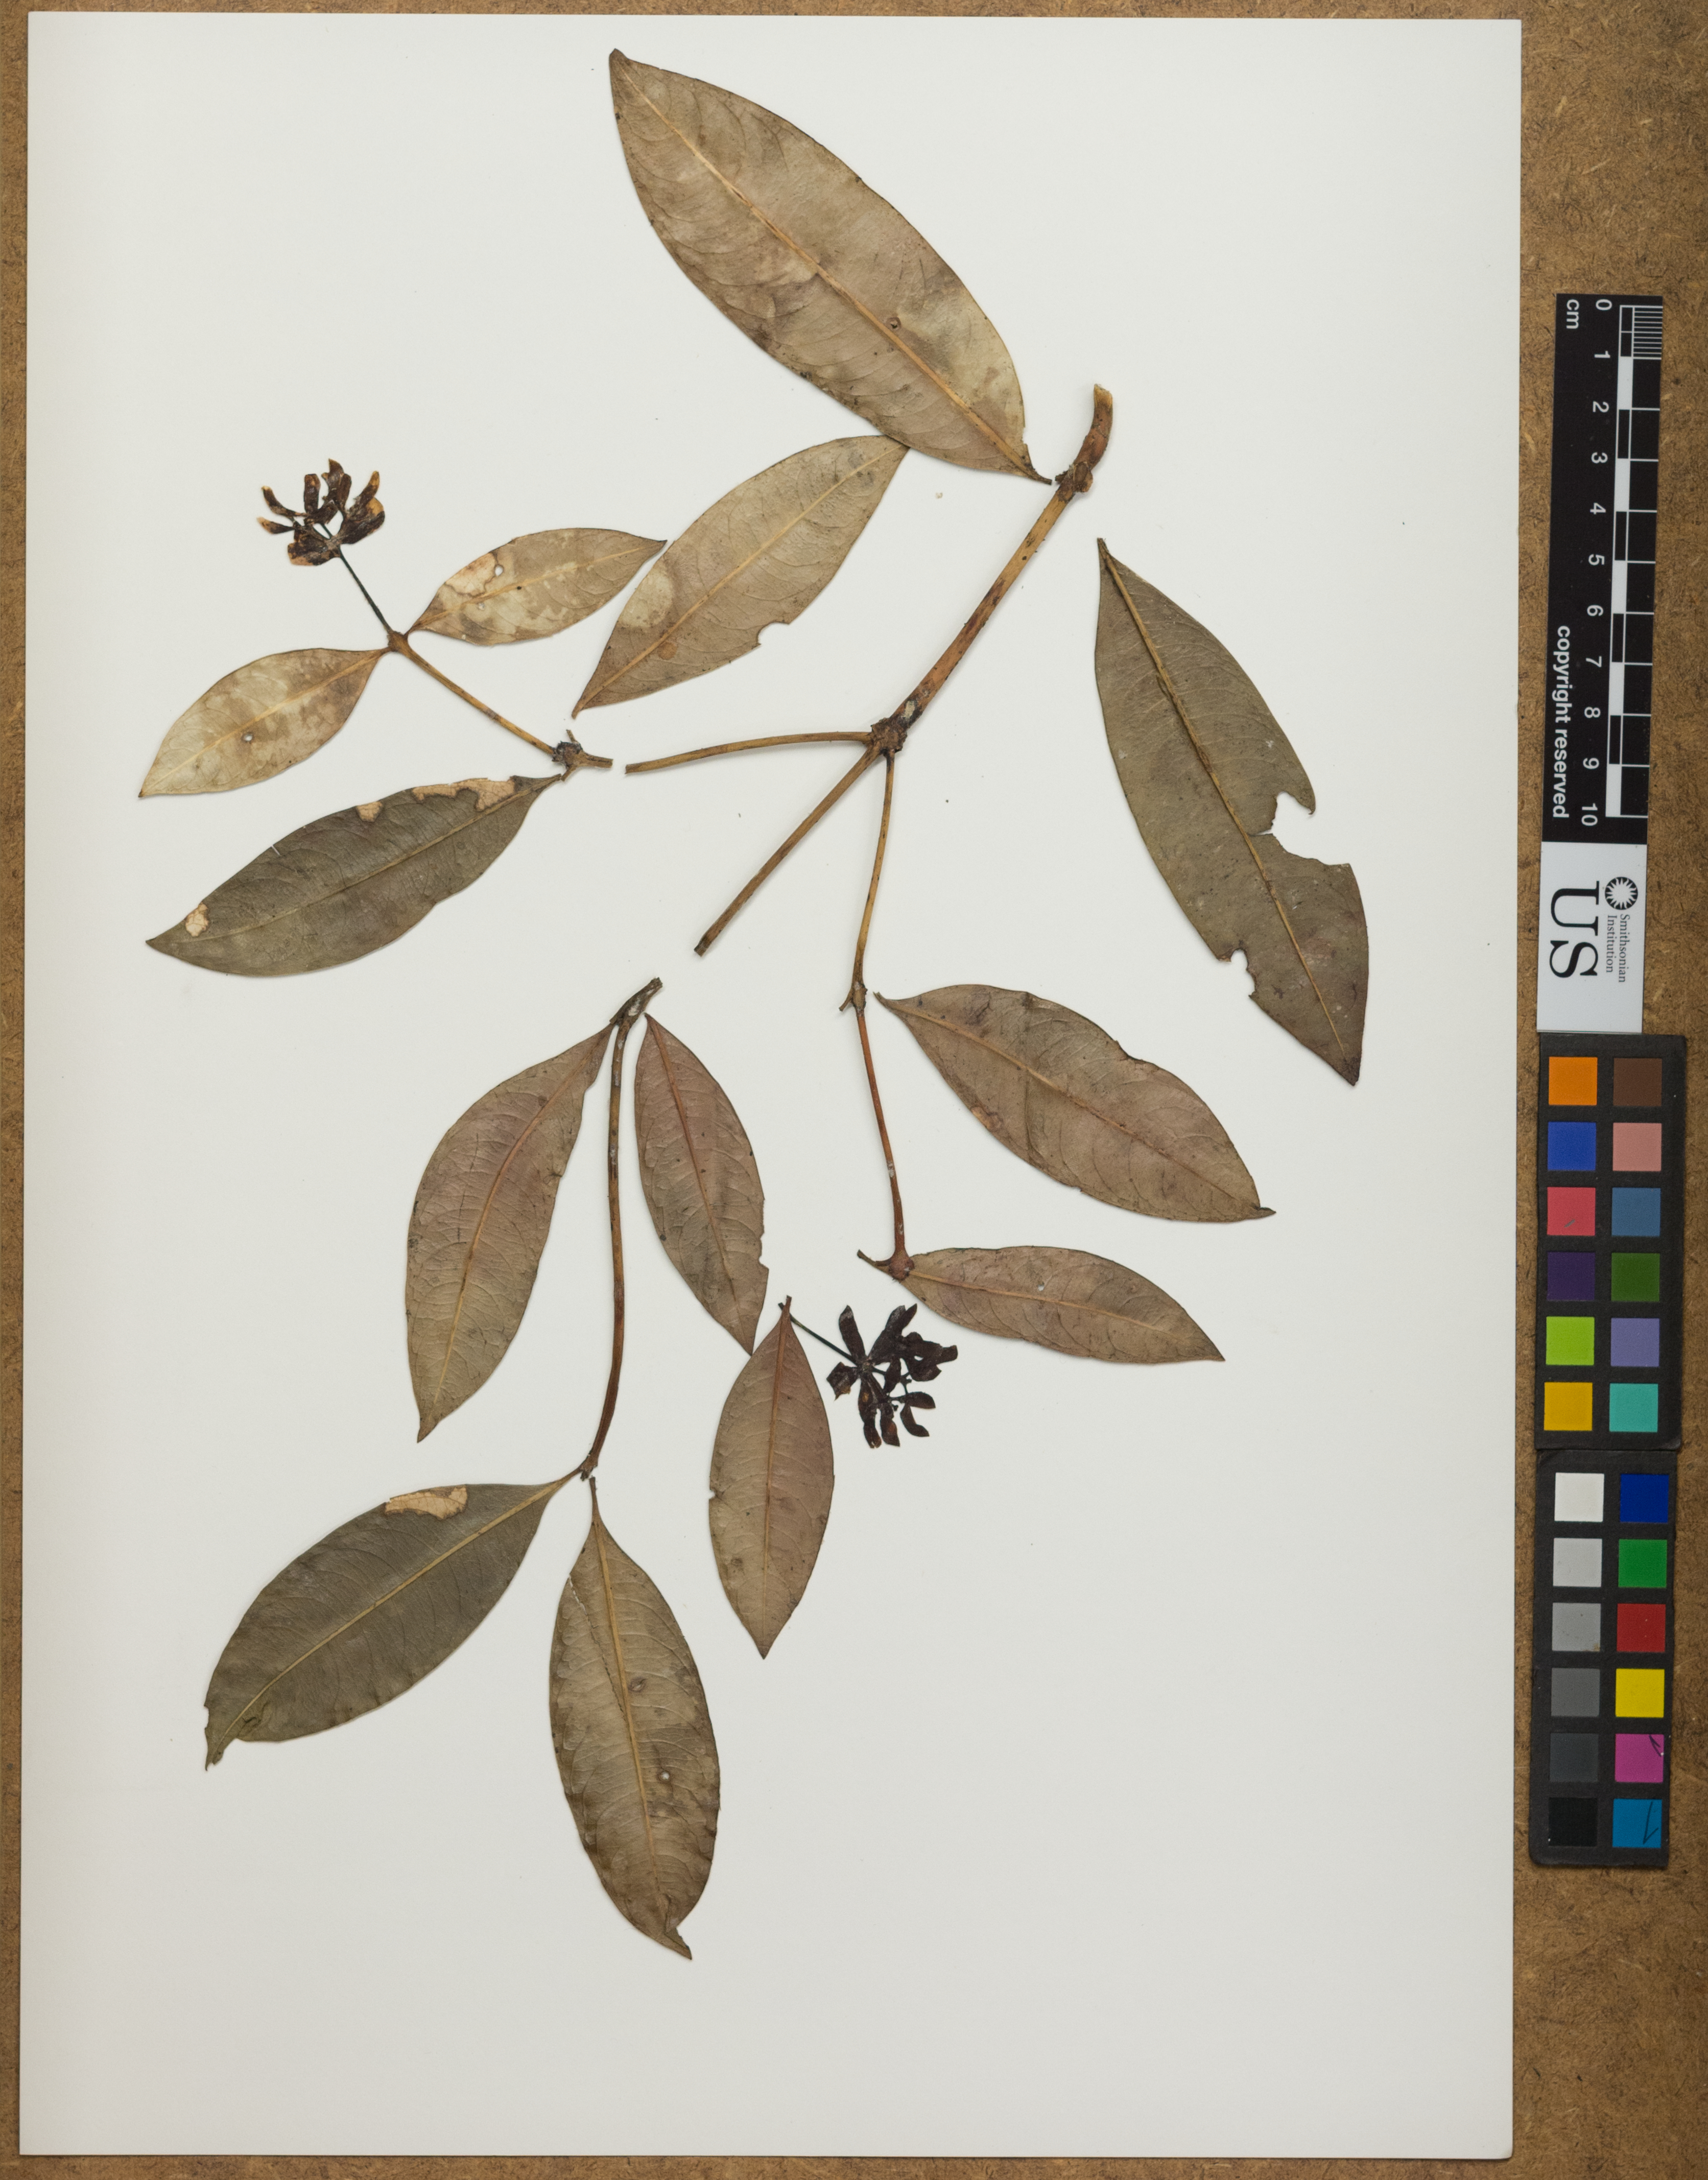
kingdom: Plantae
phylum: Tracheophyta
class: Magnoliopsida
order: Gentianales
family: Rubiaceae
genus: Palicourea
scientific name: Palicourea hemicephaelis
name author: (Wernham) Delprete & J.H. Kirkbr.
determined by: Kirkbride, J. H., Jr.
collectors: P. Mutchnick, T. Henkel & R. Williams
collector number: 229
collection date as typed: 26 October 1994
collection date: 1994-10-26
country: Guyana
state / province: Potaro-Siparuni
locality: Pakaraima Mtns; Ireng River at Kurutuik Falls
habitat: Sandstone savanna edge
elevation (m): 610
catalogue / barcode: US 3374175